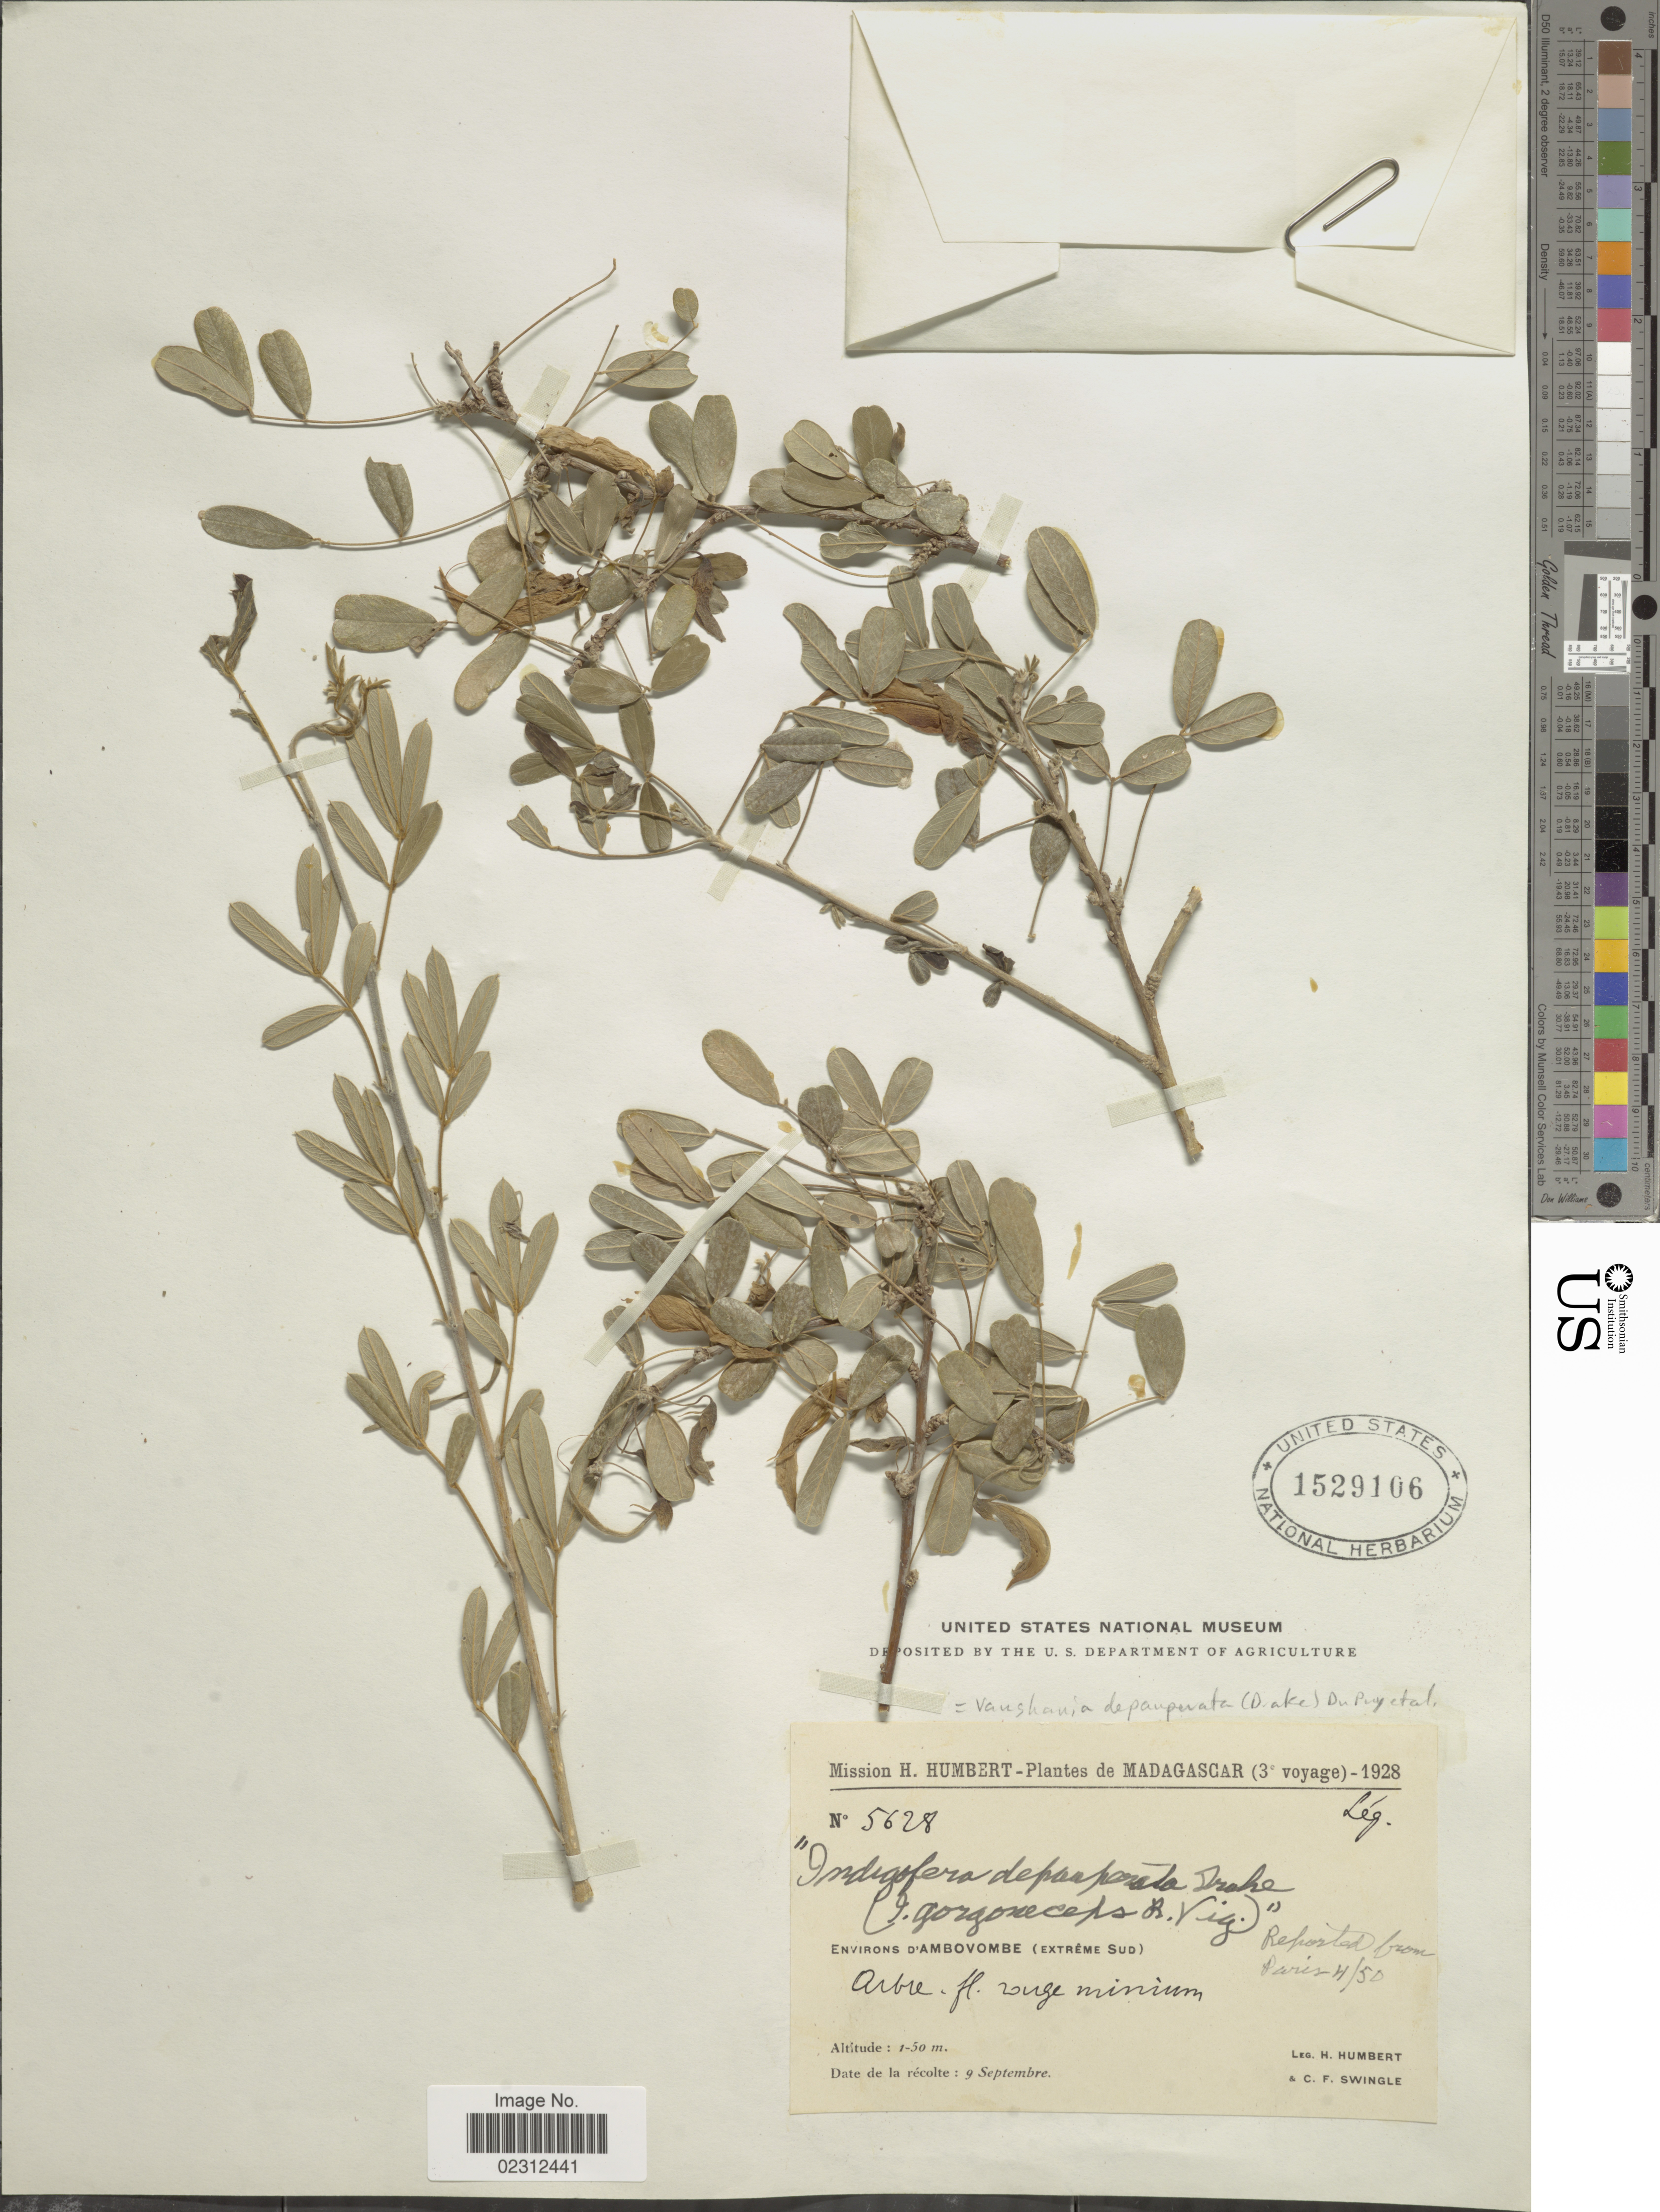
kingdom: Plantae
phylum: Tracheophyta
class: Magnoliopsida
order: Fabales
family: Fabaceae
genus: Indigofera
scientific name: Indigofera depauperata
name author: Drake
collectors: H. Humbert & C. Swingle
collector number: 5628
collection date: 1928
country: Madagascar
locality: Environs d'Ambovombe (Extreme Sud)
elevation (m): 1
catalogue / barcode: US 1529106